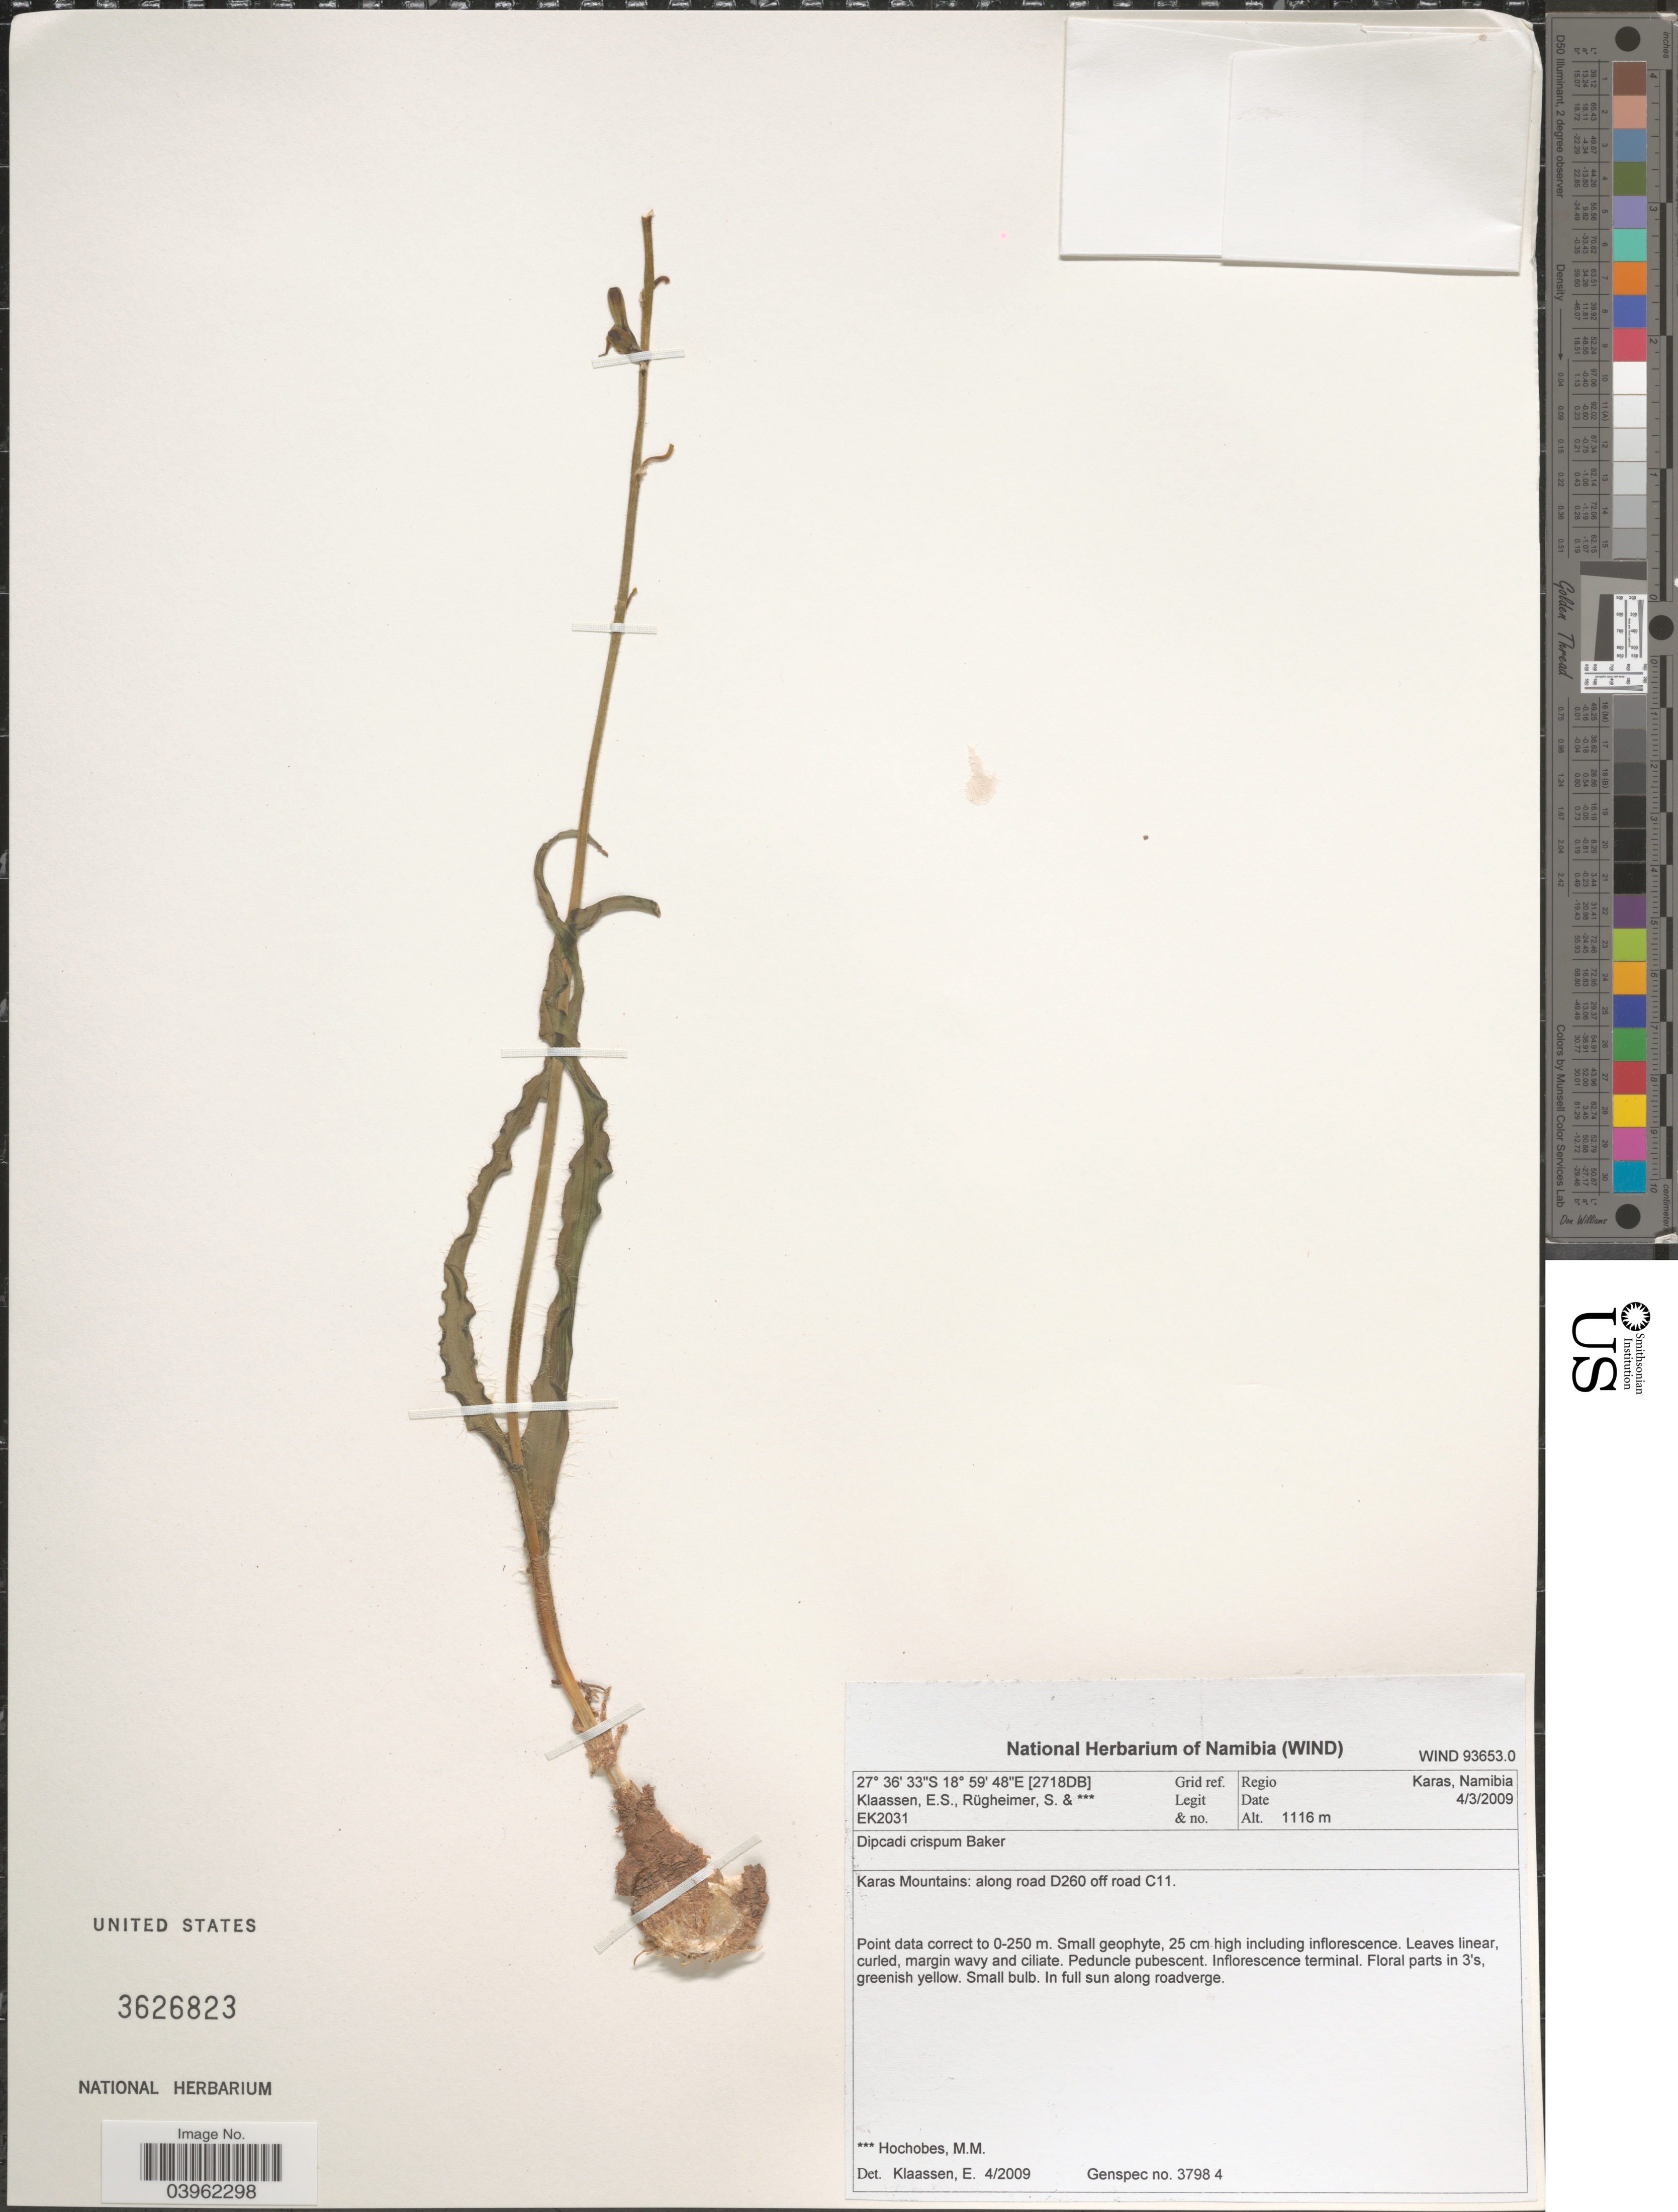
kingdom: Plantae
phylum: Tracheophyta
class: Liliopsida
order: Asparagales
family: Asparagaceae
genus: Dipcadi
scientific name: Dipcadi crispum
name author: Baker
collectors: E. S. Klaassen, S. Rugheimer & M. Hochobes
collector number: EK2031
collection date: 2009-03-04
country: Namibia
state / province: Karas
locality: Grid ref. [2718DB]. Regio Karas, Namibia. Karas Mountains: along road D260 off road C11.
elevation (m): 1116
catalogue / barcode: US 3626823